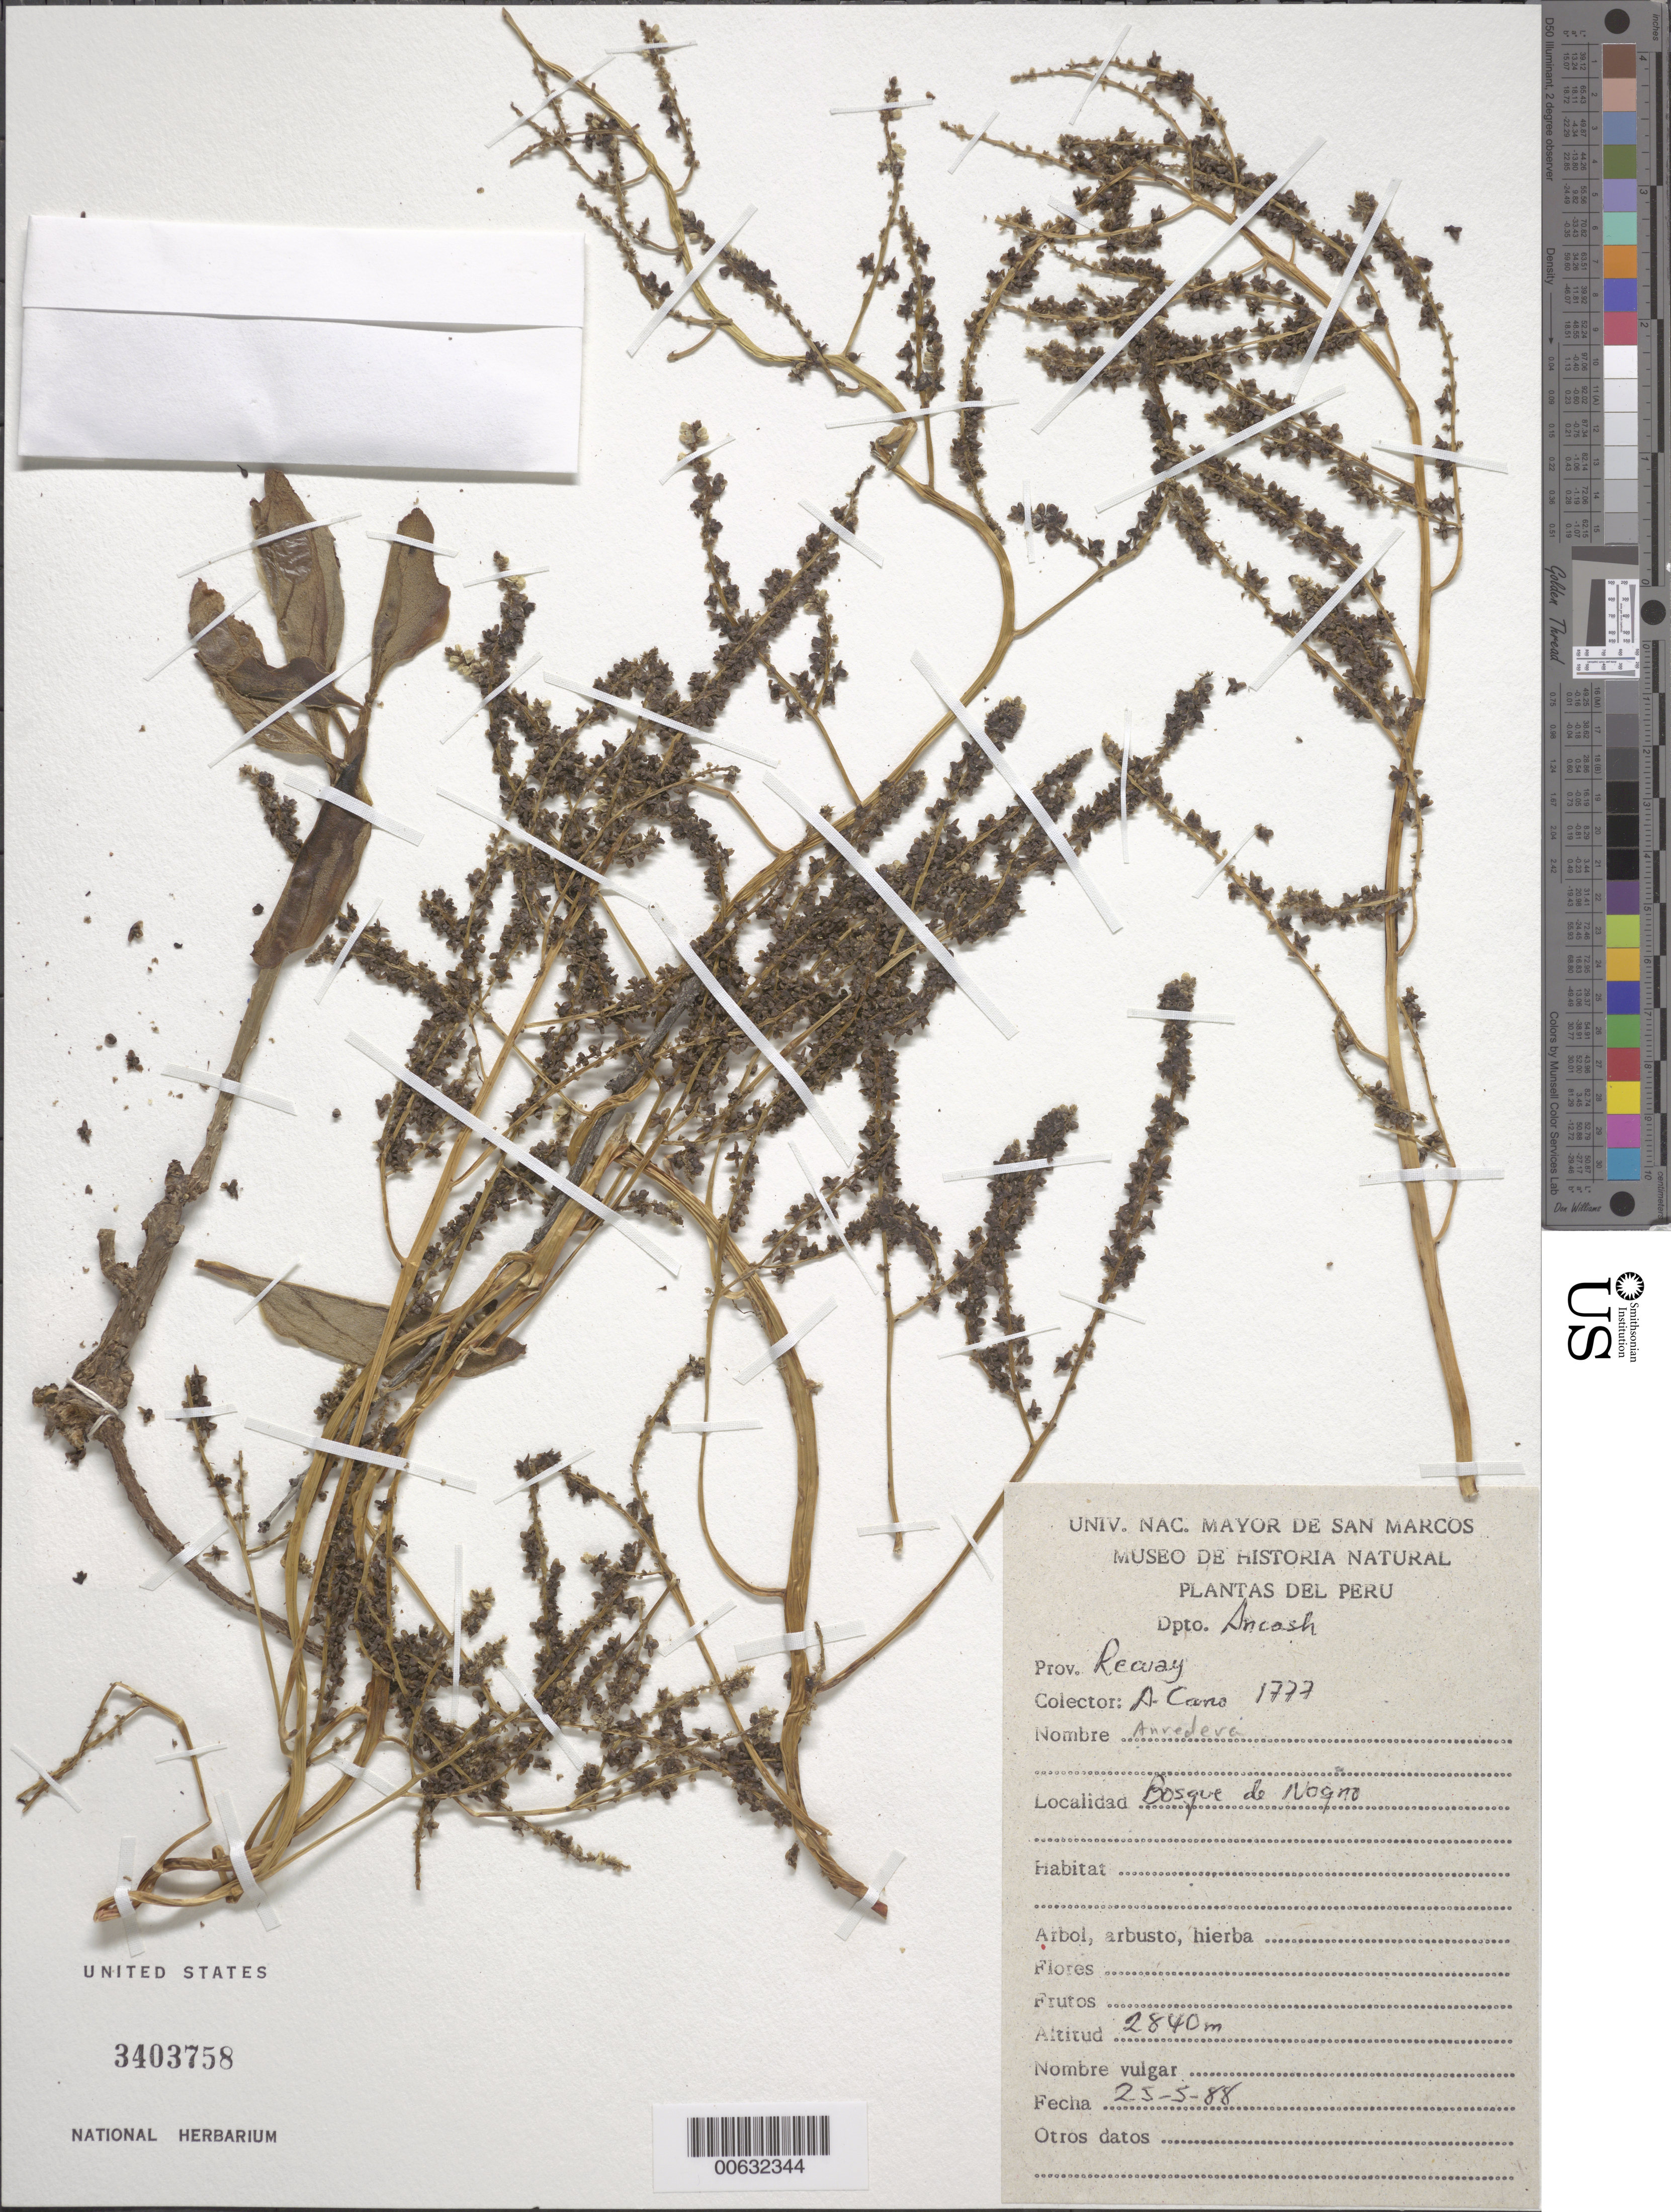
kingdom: Plantae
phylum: Tracheophyta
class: Magnoliopsida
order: Caryophyllales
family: Basellaceae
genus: Anredera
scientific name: Anredera sp.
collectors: A. Cano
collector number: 1777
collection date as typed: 25 May 1988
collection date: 1988-05-25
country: Peru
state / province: Ancash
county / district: Recuay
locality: Bosque de Nogno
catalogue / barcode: US 3403758